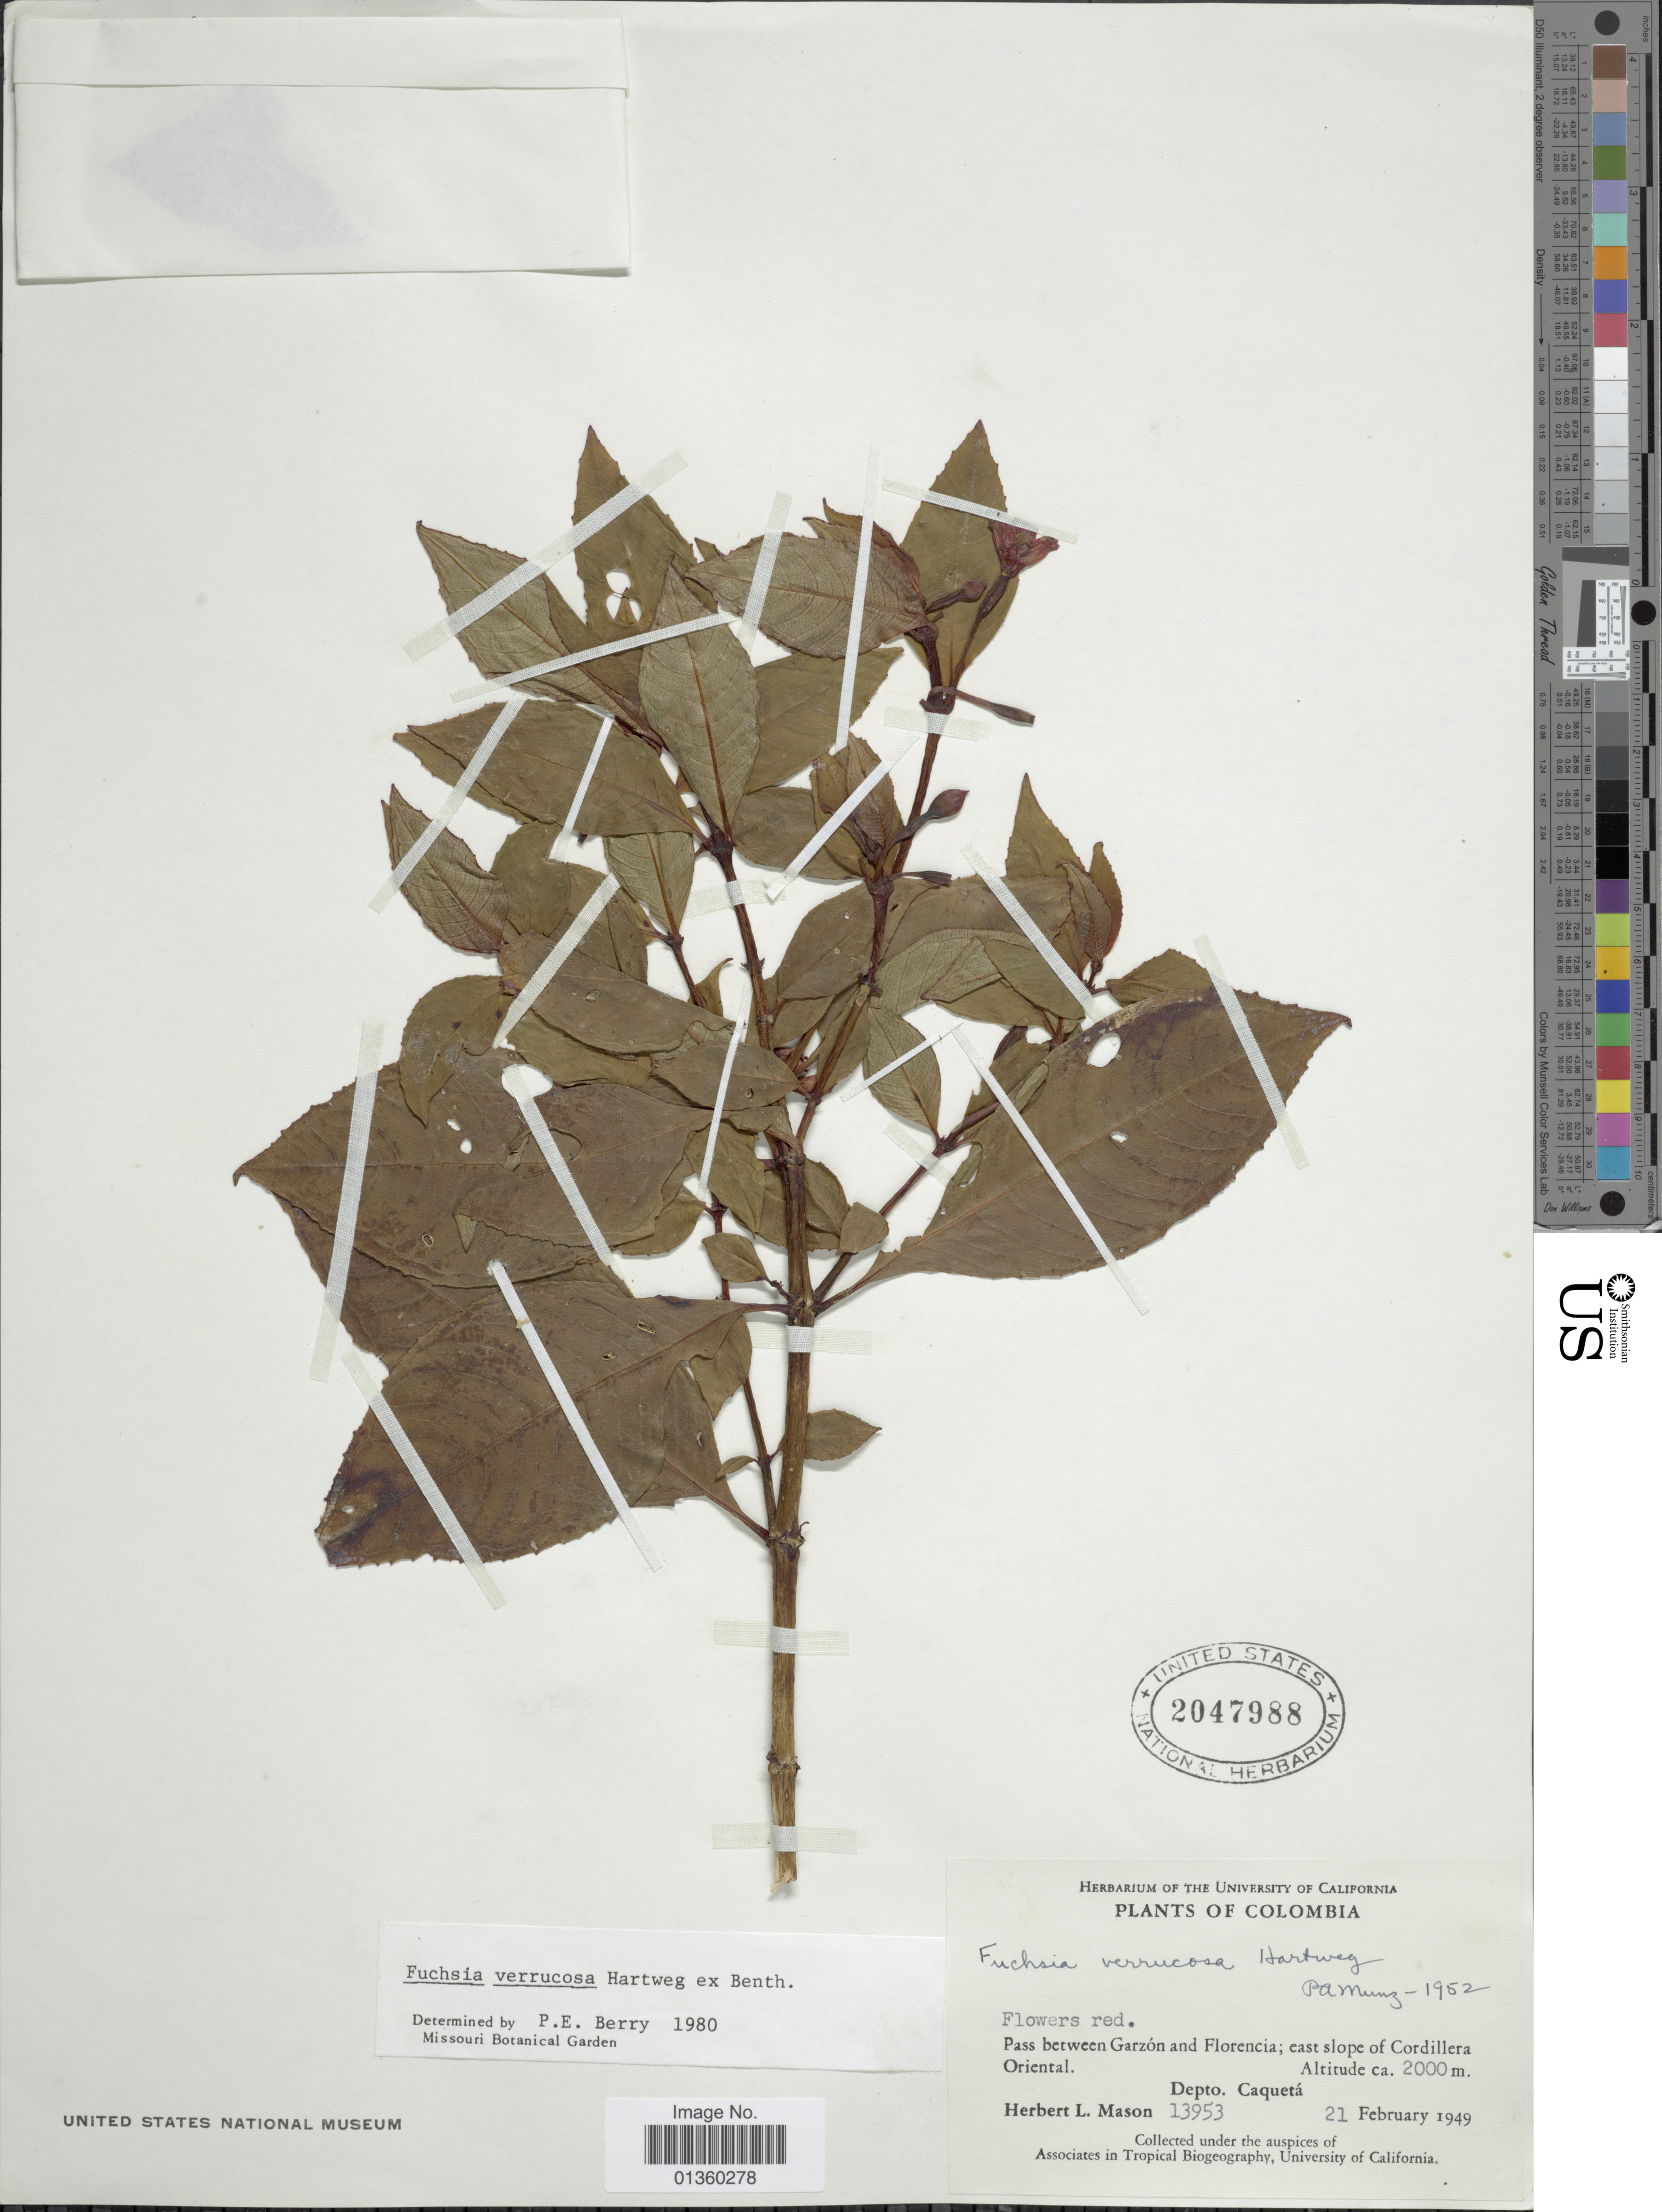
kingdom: Plantae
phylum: Tracheophyta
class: Magnoliopsida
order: Myrtales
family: Onagraceae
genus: Fuchsia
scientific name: Fuchsia verrucosa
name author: Hartw. ex Benth.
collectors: H. L. Mason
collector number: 13953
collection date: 1949-02-21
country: Colombia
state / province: Caquetá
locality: Pass between Garzón and Florencia; east slope of Cordillera Oriental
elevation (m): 2000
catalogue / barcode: US 2047988